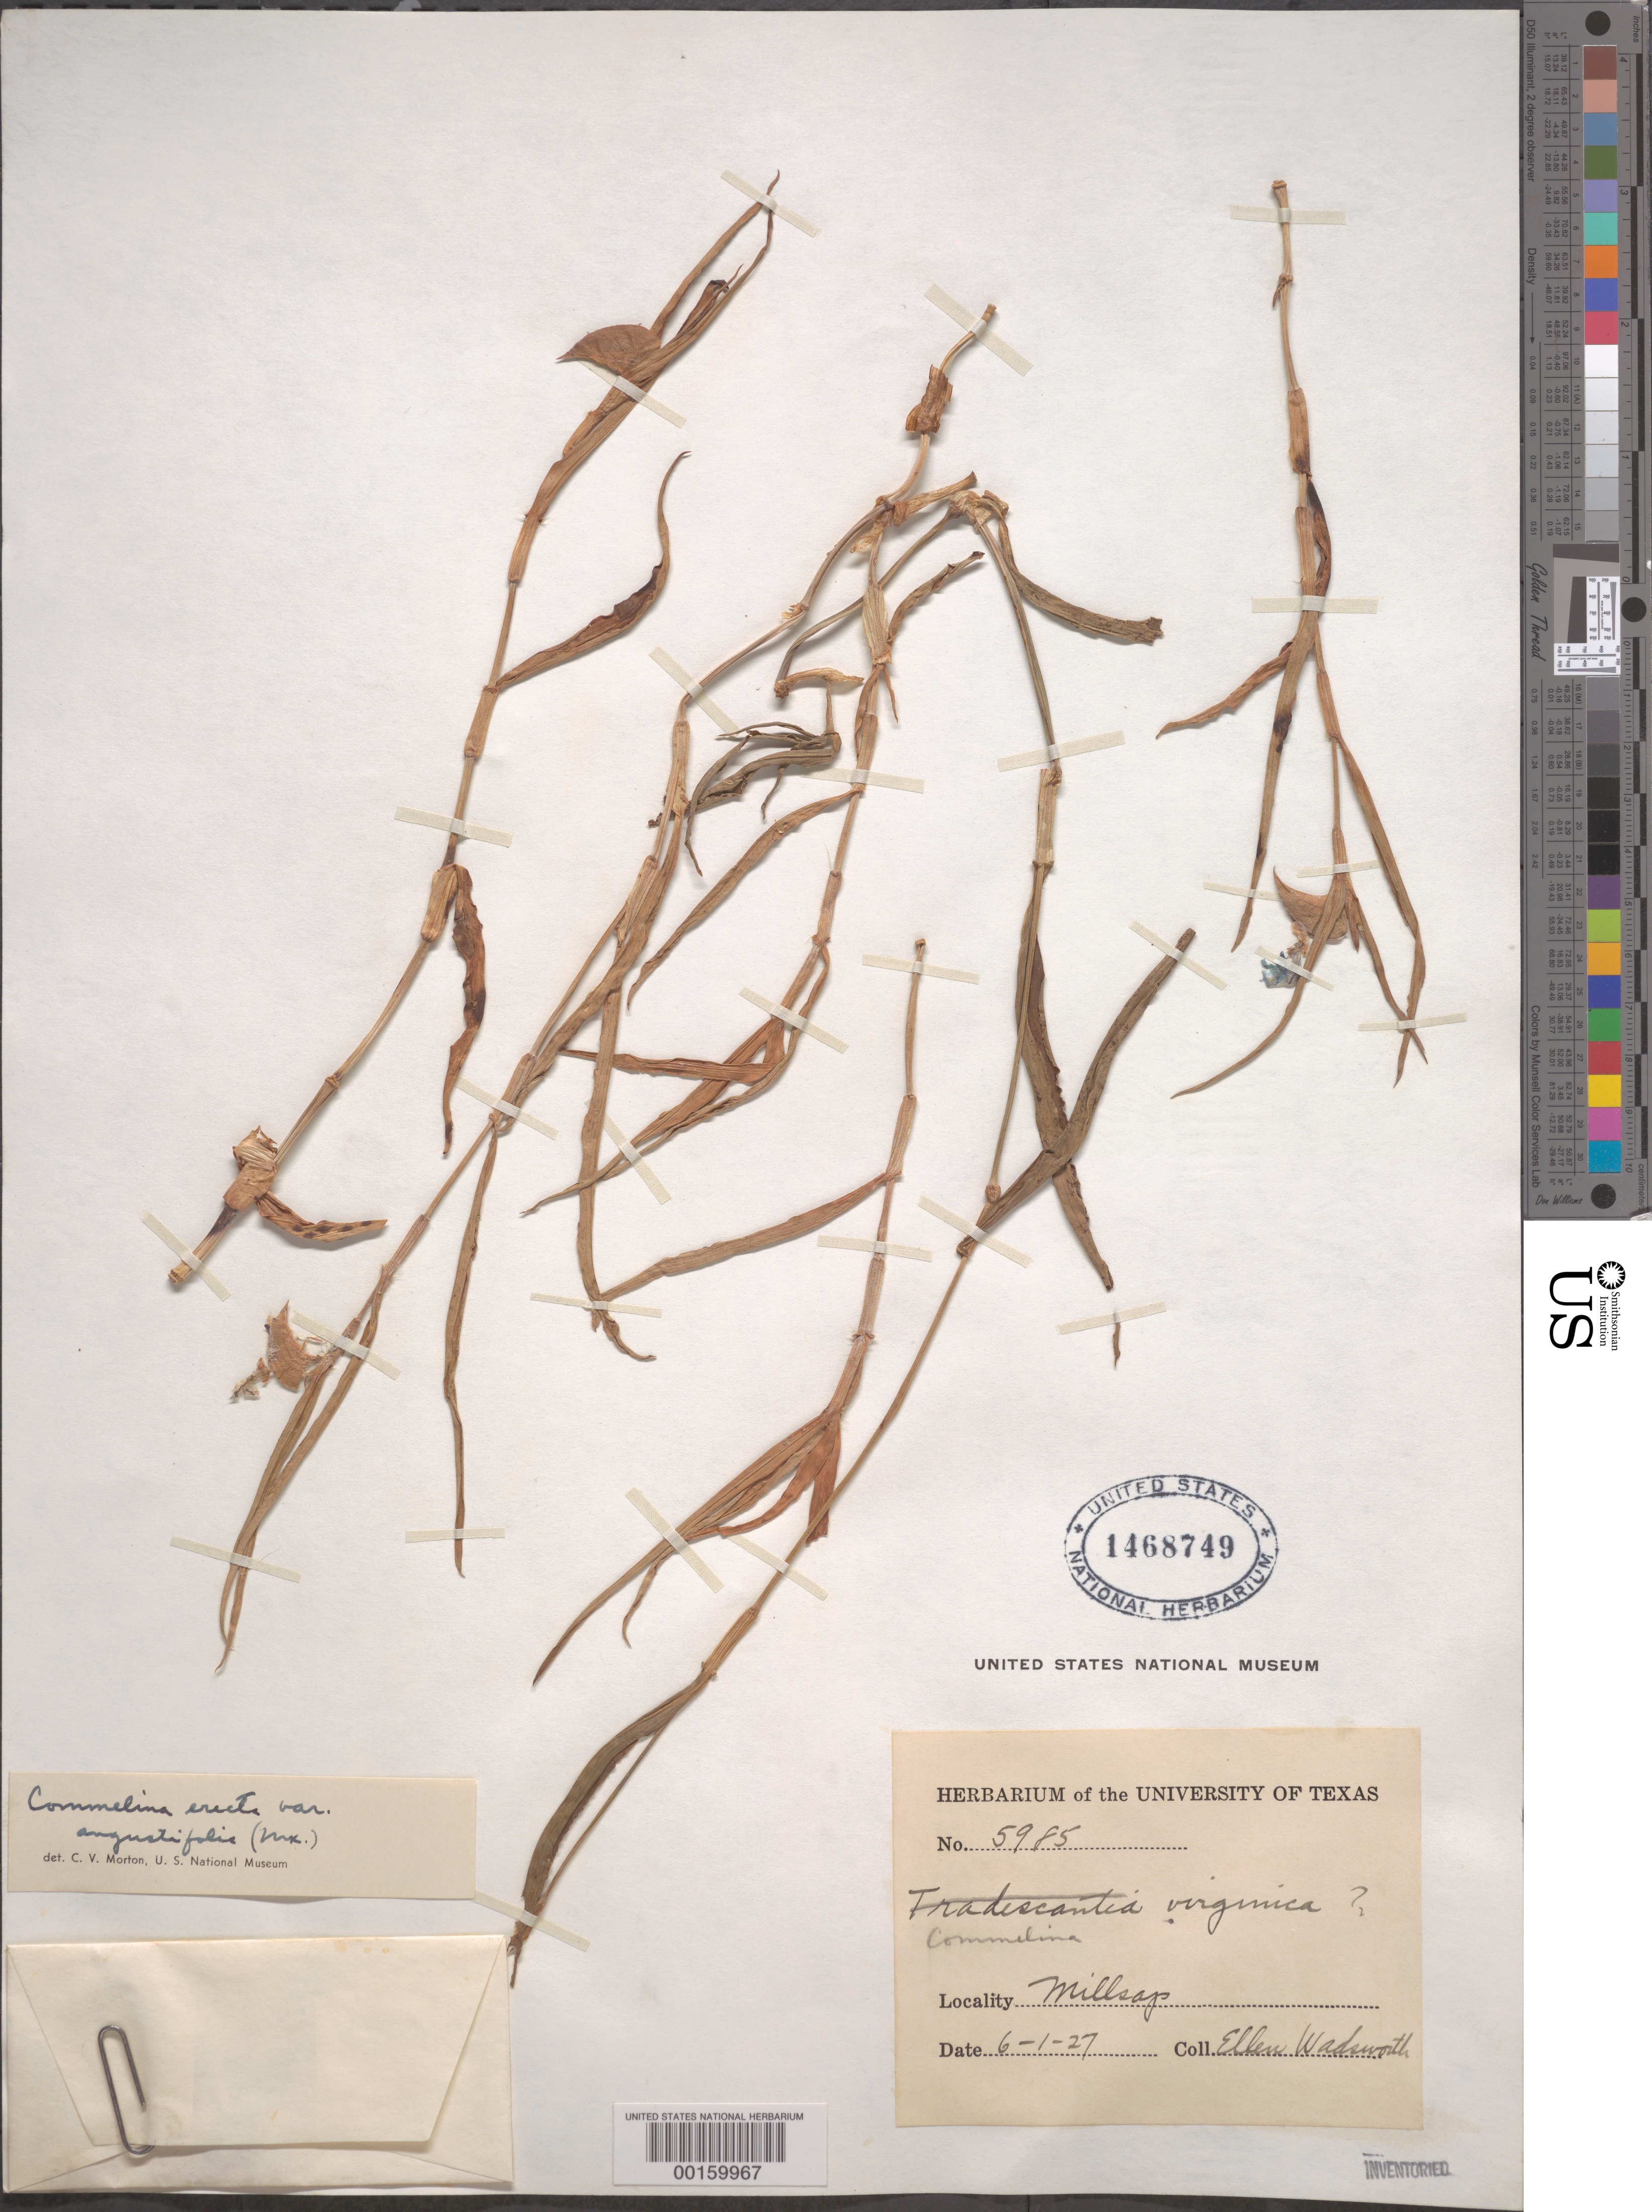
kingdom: Plantae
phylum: Tracheophyta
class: Liliopsida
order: Commelinales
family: Commelinaceae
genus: Commelina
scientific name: Commelina erecta var. angustifolia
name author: (Michx.) Fernald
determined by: Morton, C. V.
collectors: E. Wadsworth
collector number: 5985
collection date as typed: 01 Jun 1927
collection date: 1927-06-01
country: United States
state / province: Texas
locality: Millsap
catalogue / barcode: US 1468749